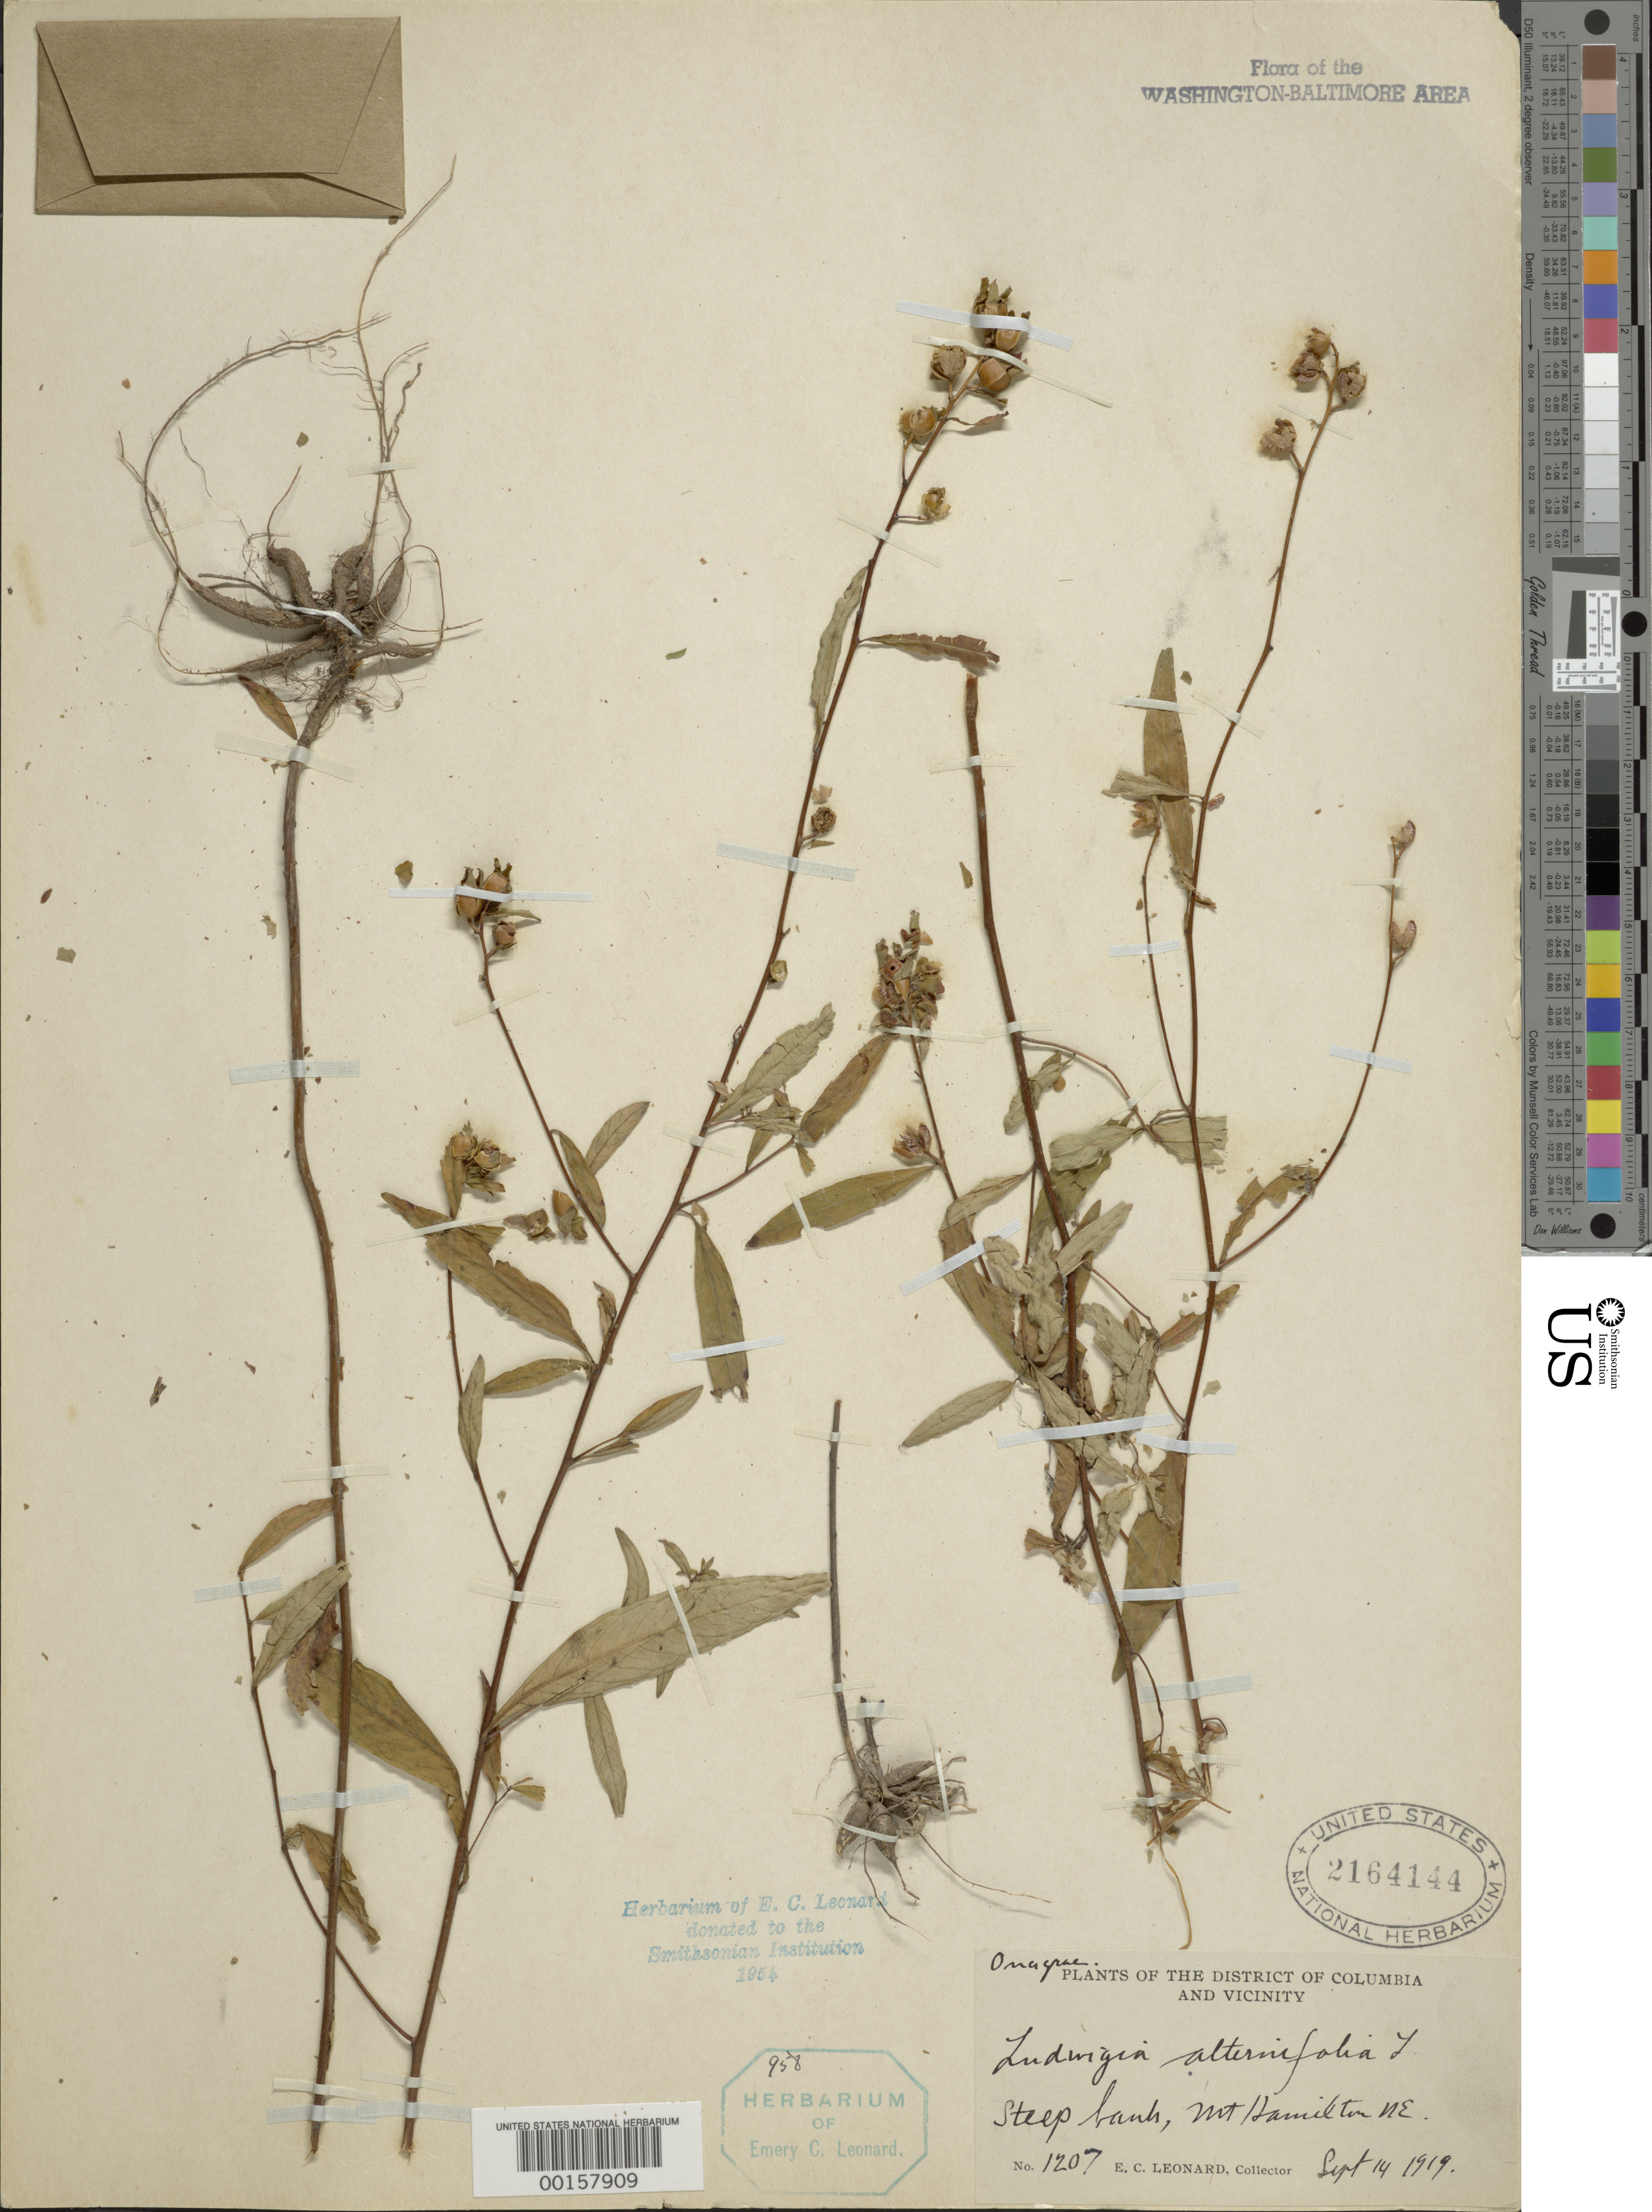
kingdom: Plantae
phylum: Tracheophyta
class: Magnoliopsida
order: Myrtales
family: Onagraceae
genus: Ludwigia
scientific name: Ludwigia alata x L. linearis Walter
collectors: E. C. Leonard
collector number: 1207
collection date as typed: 14 Sep 1919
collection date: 1919-09-14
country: United States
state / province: District of Columbia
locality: Mt. Hamilton, NE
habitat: Steep bank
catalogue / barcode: US 2164144